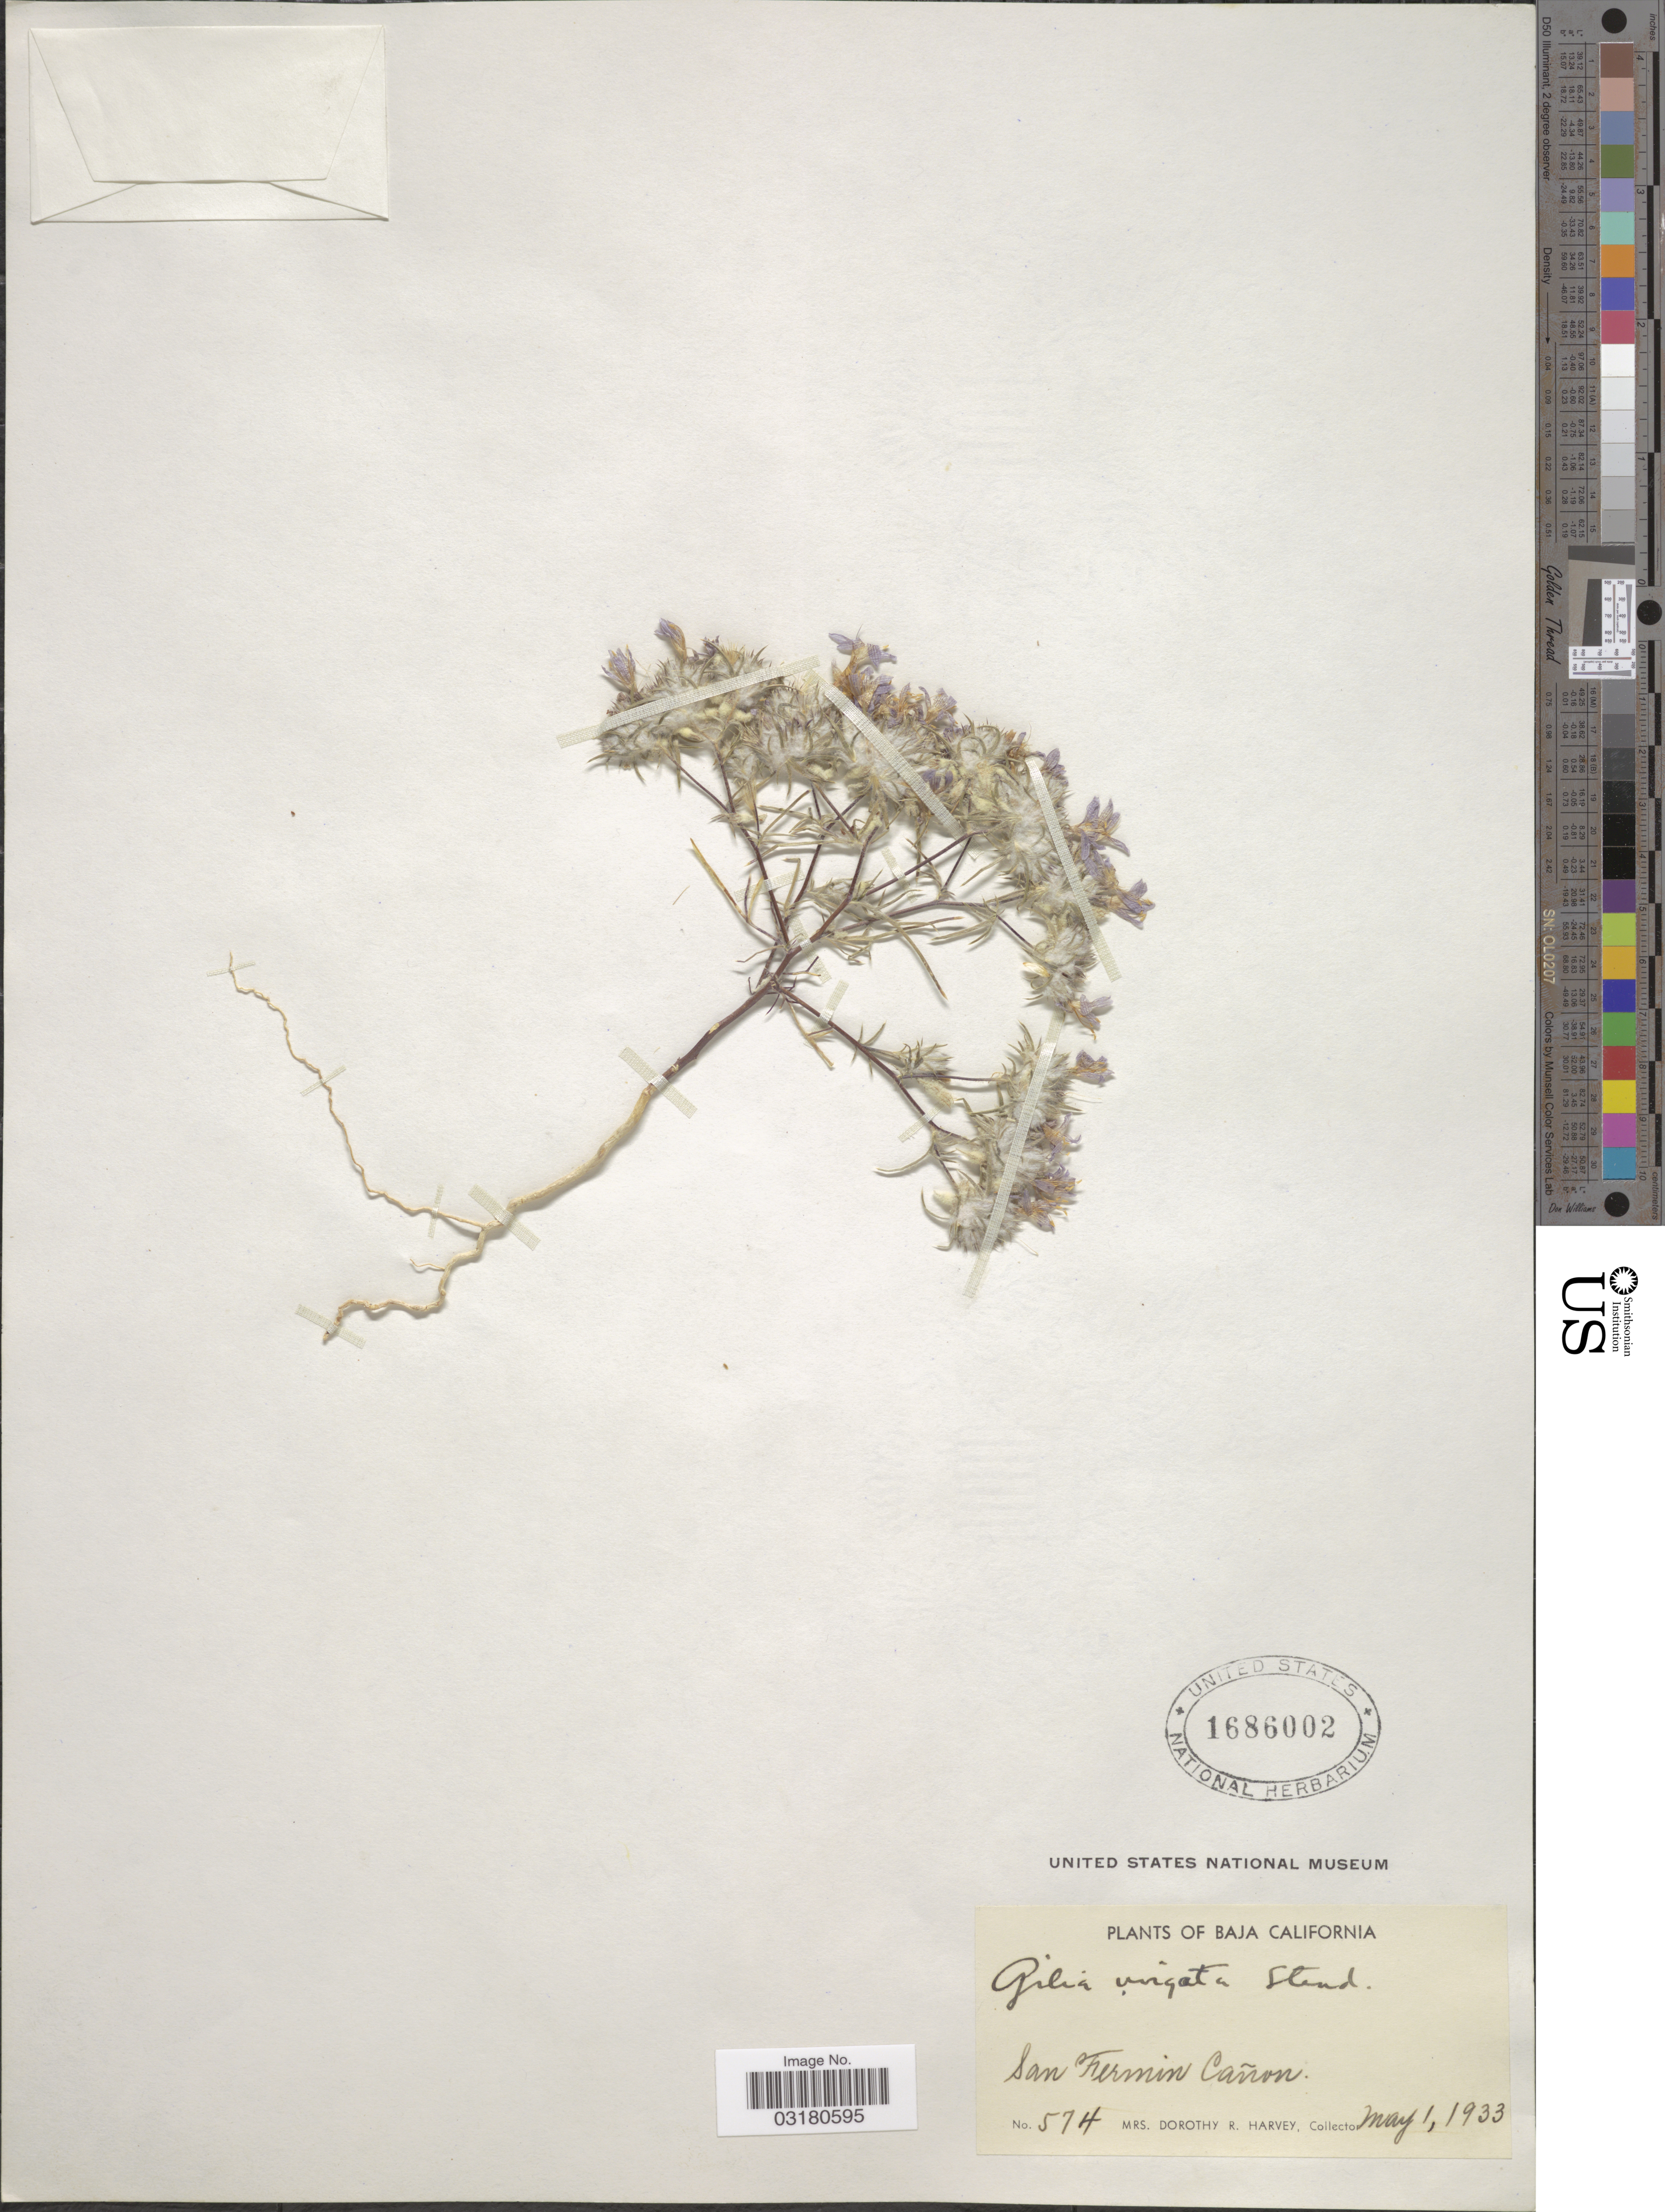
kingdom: Plantae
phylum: Tracheophyta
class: Magnoliopsida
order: Ericales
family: Polemoniaceae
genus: Eriastrum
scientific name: Eriastrum virgatum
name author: (Benth.) H. Mason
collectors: Harvey, Mrs. D. R.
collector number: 574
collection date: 1933-05-01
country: Mexico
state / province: Baja California Norte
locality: San Fermin Cañon.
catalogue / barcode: US 1686002